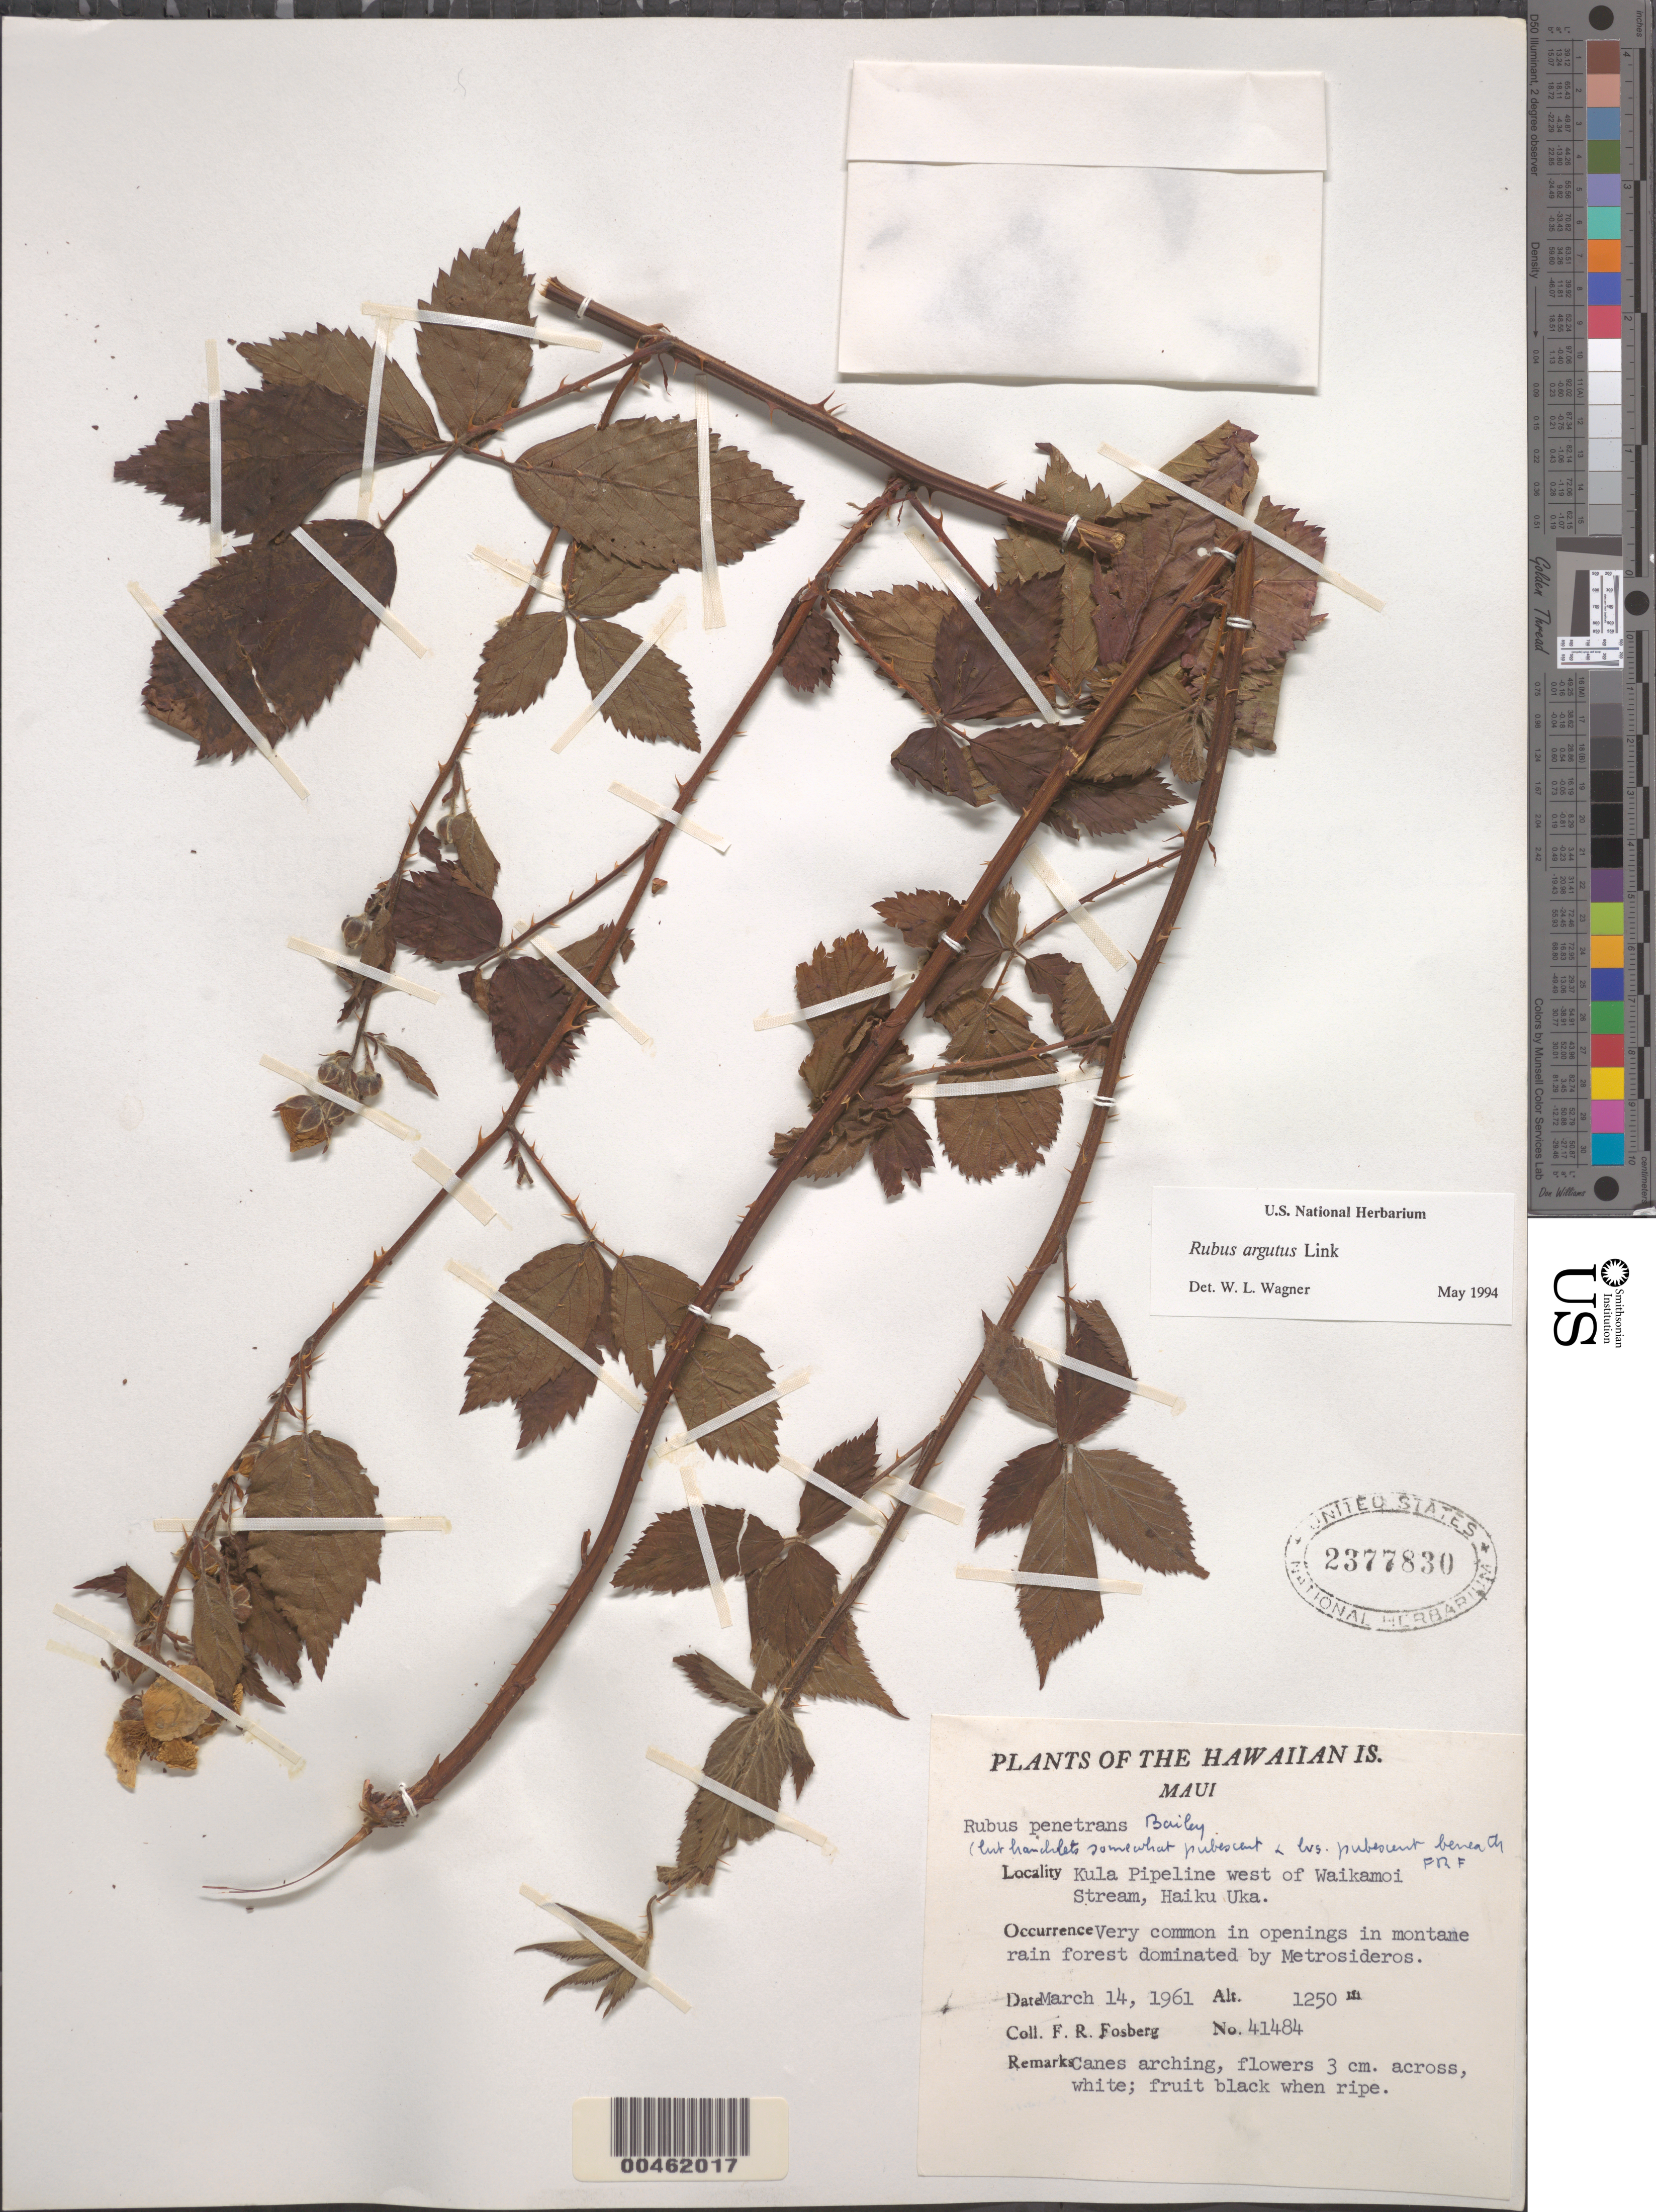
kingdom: Plantae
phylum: Tracheophyta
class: Magnoliopsida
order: Rosales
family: Rosaceae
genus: Rubus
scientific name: Rubus argutus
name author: Link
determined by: Wagner, W. L., (BOT), Smithsonian Institution - National Museum of Natural History (UNITED STATES)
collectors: F. R. Fosberg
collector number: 41484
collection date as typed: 14 Mar 1961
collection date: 1961-03-14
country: United States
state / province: Hawaii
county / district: Maui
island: Maui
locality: Kula Pipleline W of Waikamoi Stream, Haiku Uka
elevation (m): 1250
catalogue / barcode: US 2377830